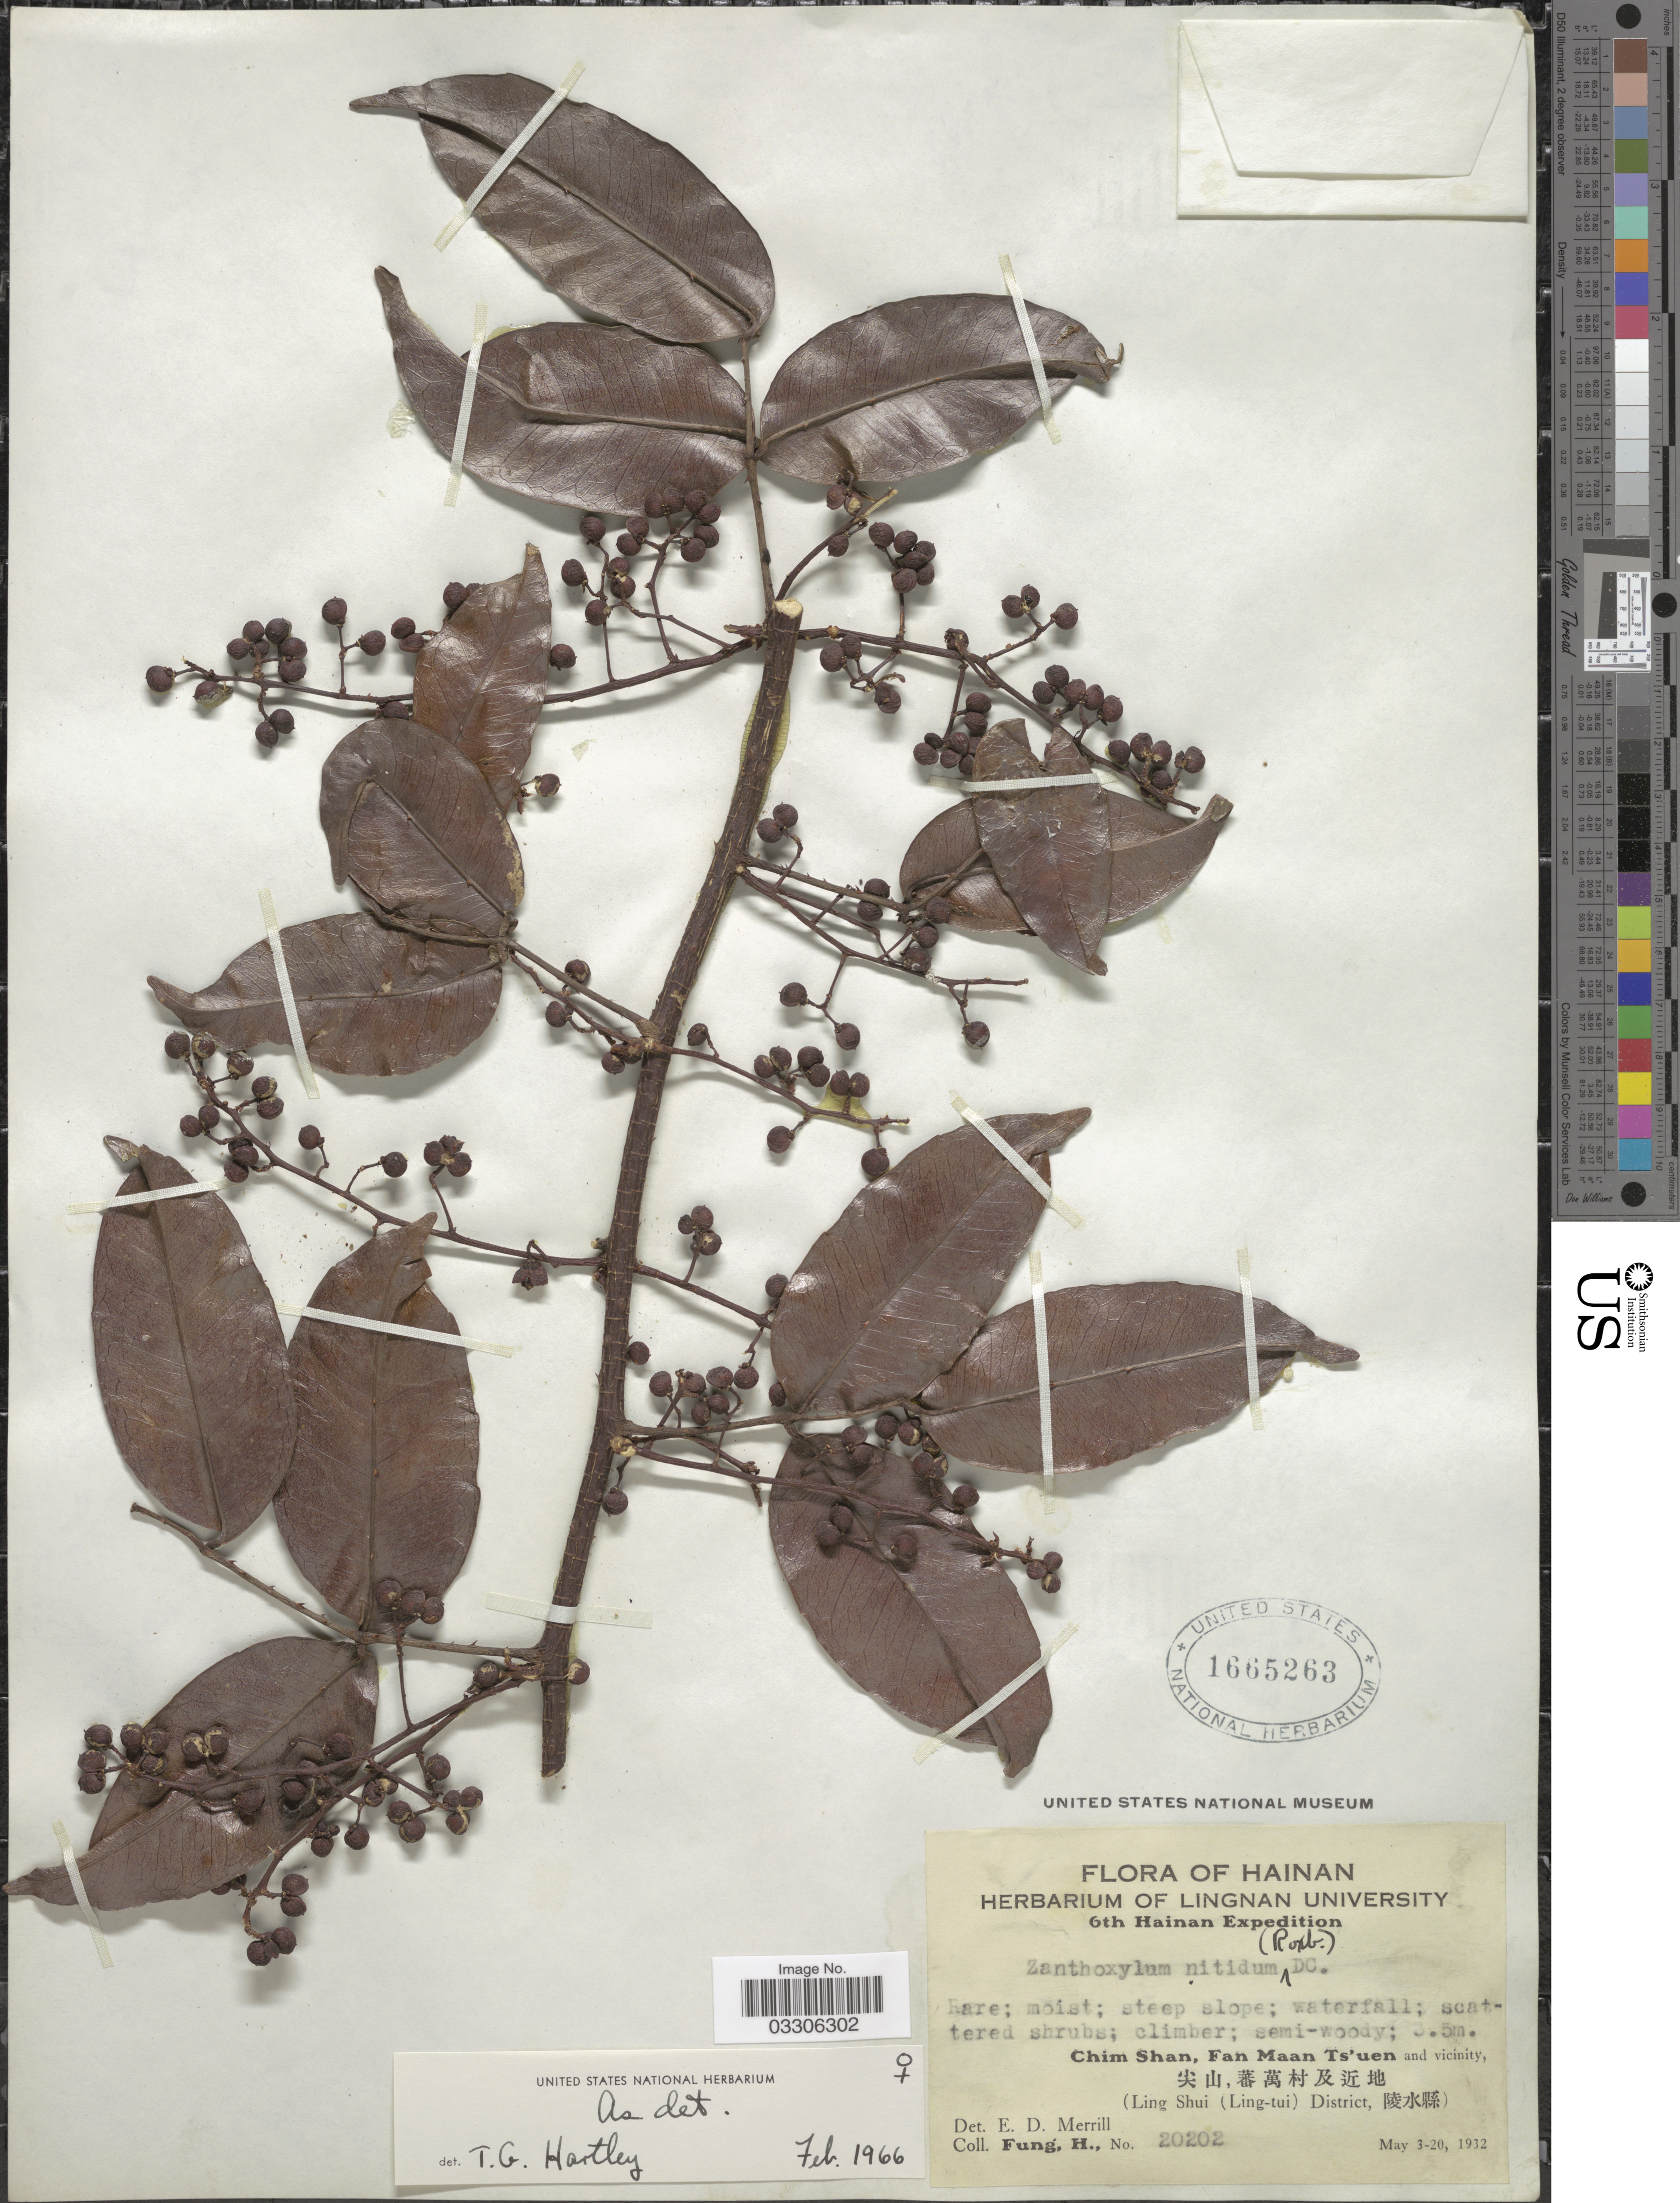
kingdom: Plantae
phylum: Tracheophyta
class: Magnoliopsida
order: Sapindales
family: Rutaceae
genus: Zanthoxylum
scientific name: Zanthoxylum nitidum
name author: Bunge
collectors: H. Fung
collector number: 20202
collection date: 1932-05-03/1932-05-20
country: China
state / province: Hainan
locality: Chim Shan, Fan Maan Ts'uen and vicinity, X. (Ling Shui (Ling-tui) District, X).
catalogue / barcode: US 1665263